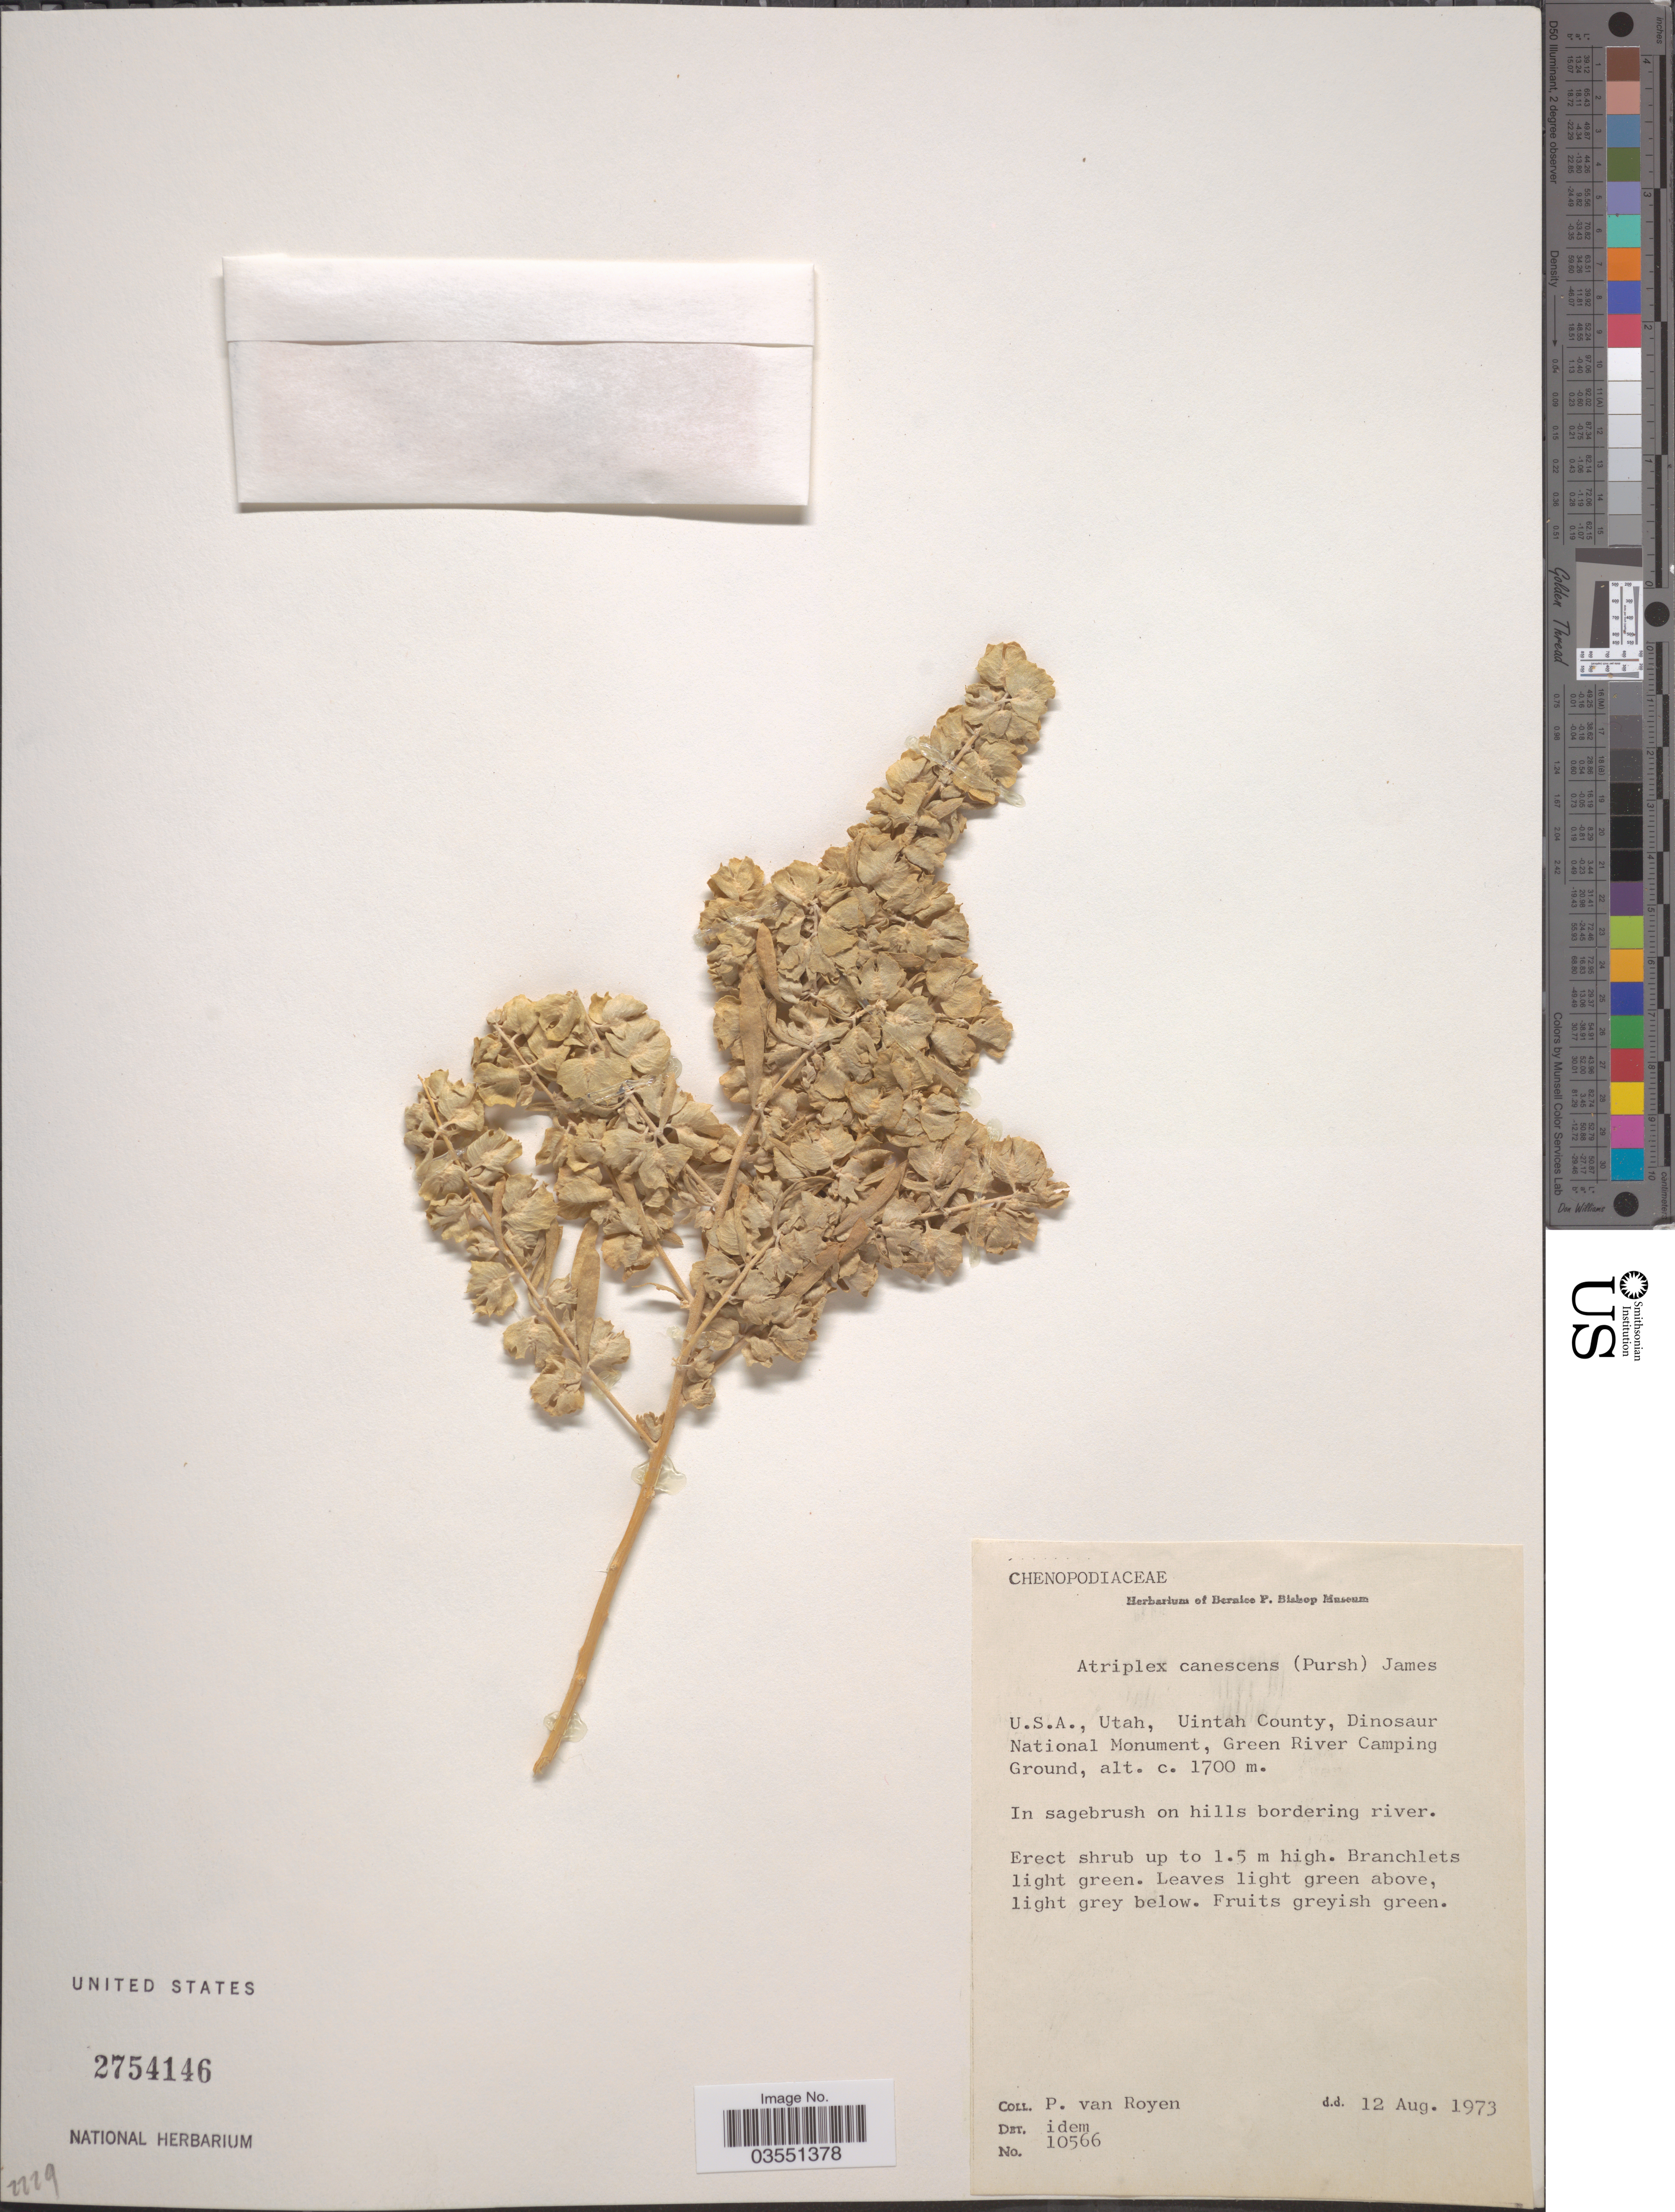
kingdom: Plantae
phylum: Tracheophyta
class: Magnoliopsida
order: Caryophyllales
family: Amaranthaceae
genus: Atriplex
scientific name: Atriplex canescens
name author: (Pursh) Nutt.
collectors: P. van Royen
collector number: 10566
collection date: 1973-08-12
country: United States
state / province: Utah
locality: Uintah County, Dinosaur National Monument, Green River Camping Ground. In sagebrush on hills bordering river.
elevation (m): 1700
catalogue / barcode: US 2754146